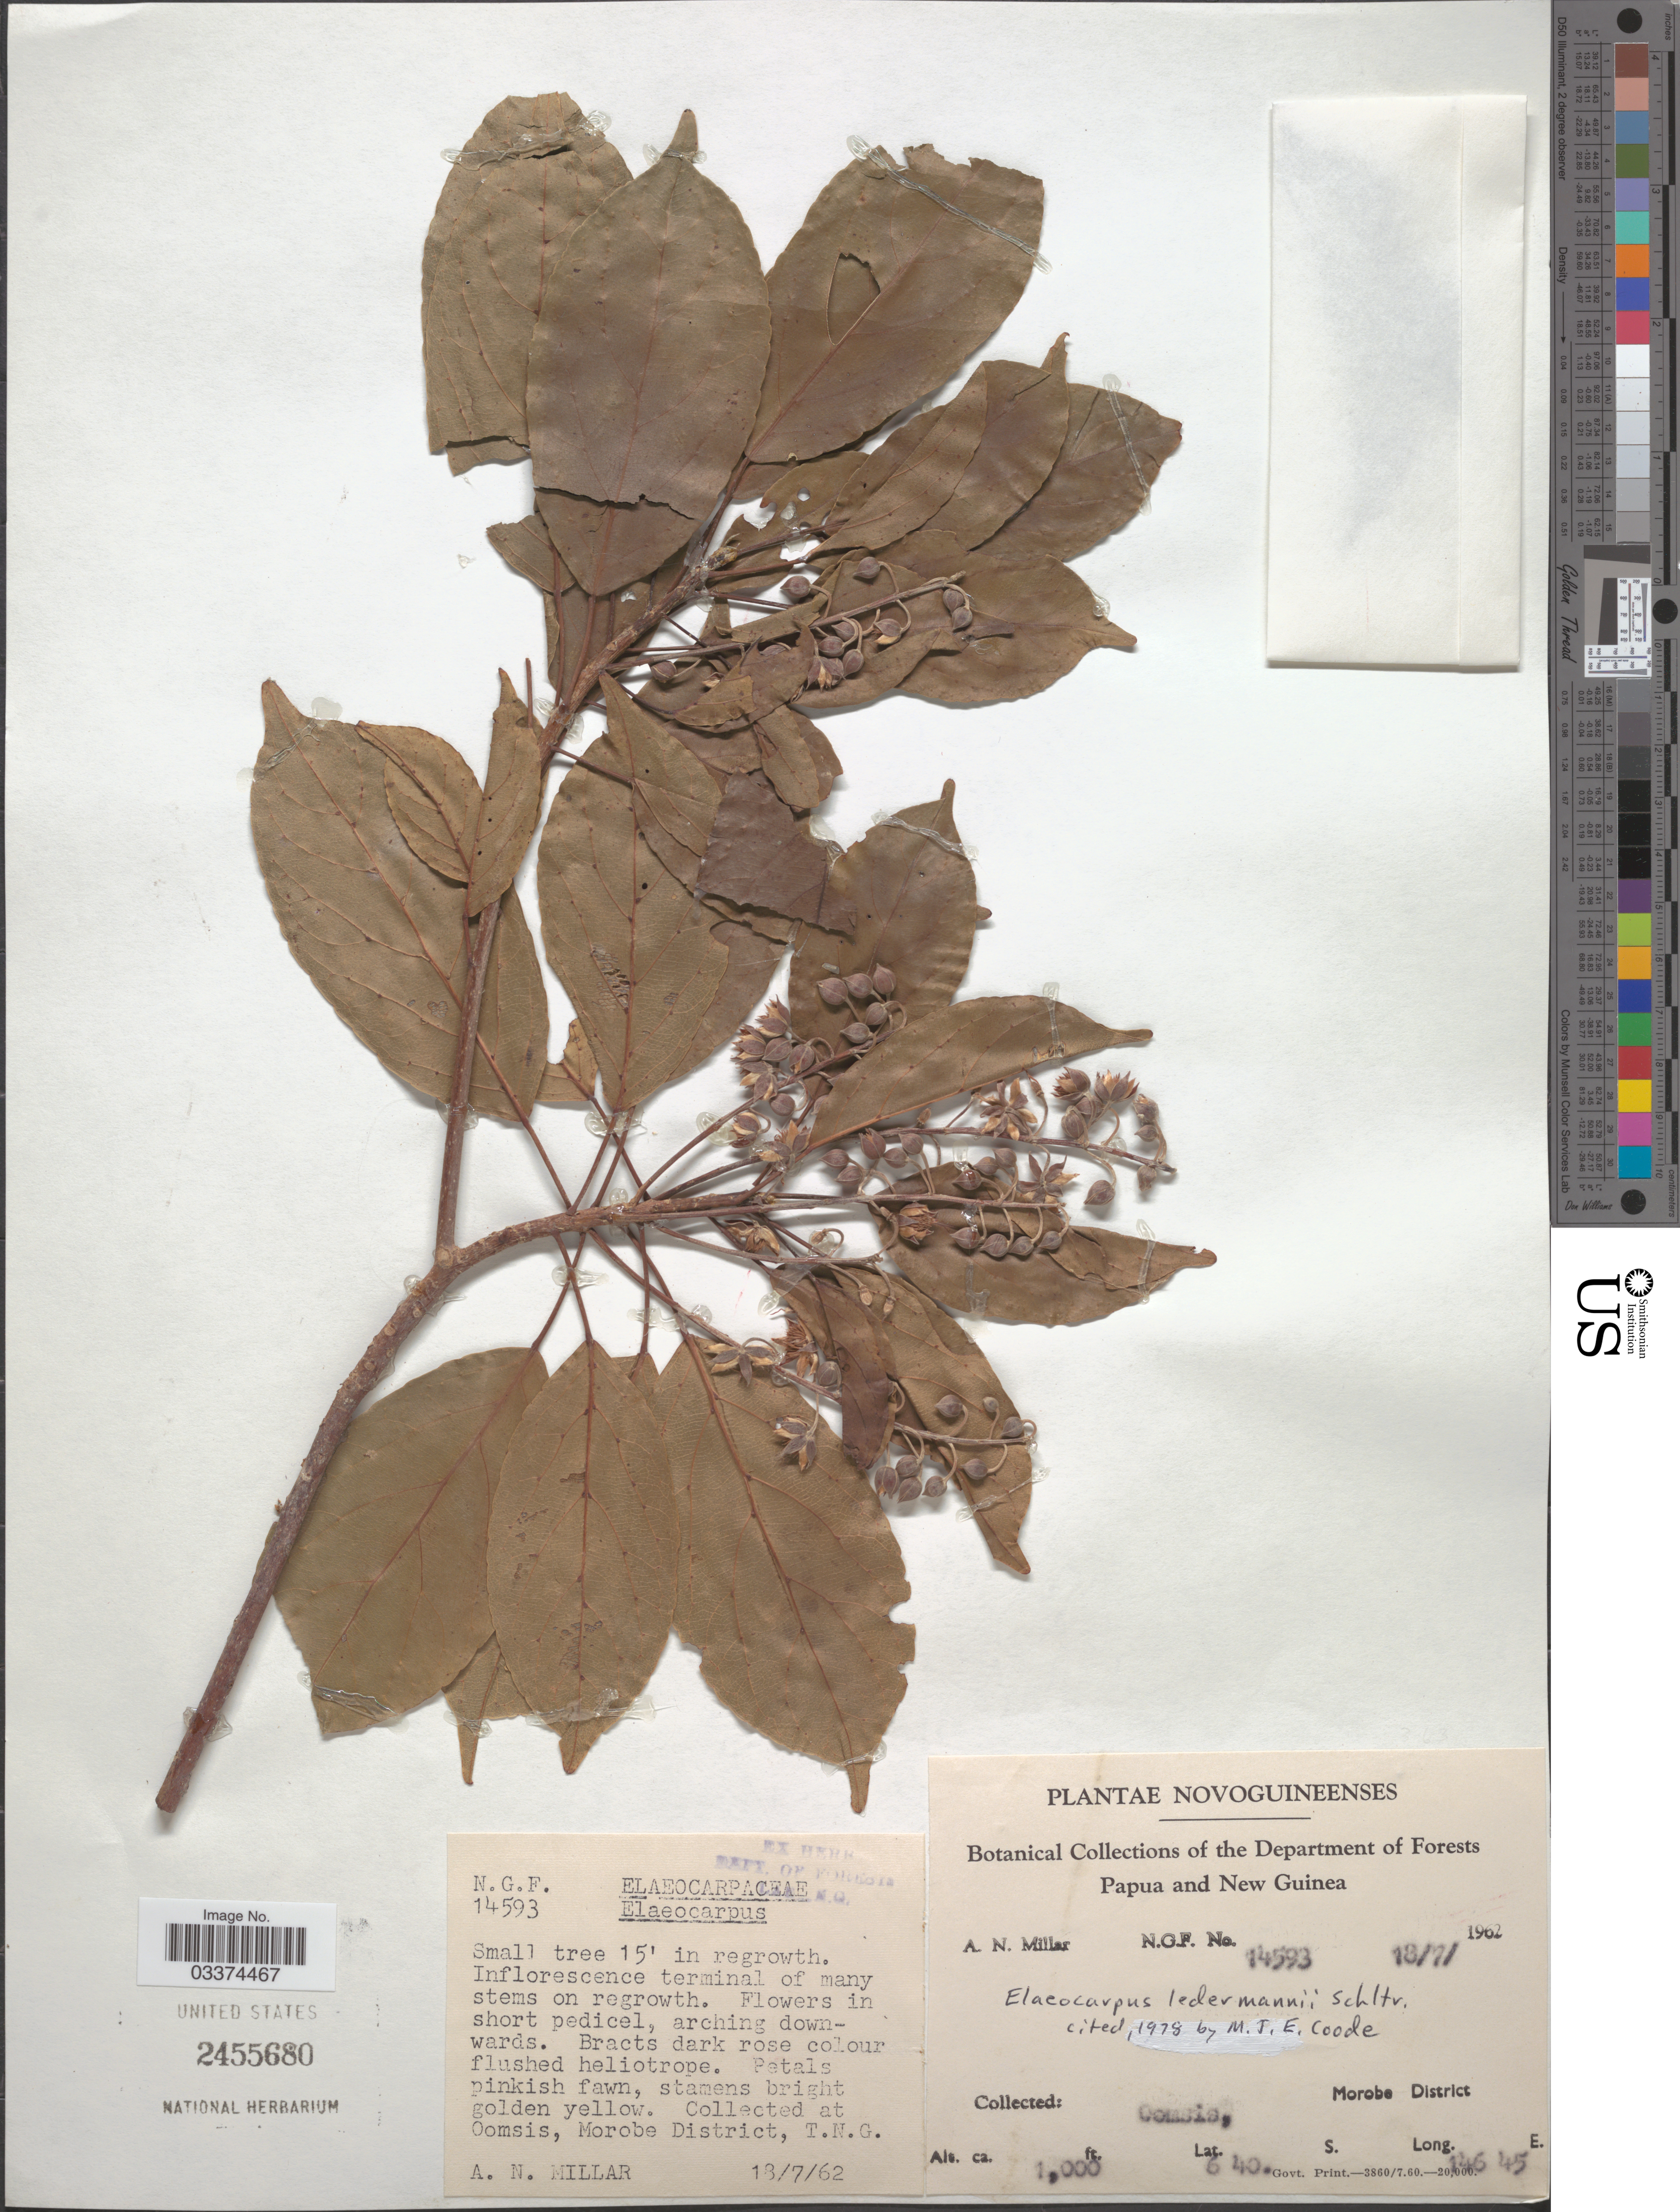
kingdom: Plantae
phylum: Tracheophyta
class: Magnoliopsida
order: Oxalidales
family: Elaeocarpaceae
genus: Elaeocarpus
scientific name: Elaeocarpus ledermannii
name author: Schltr.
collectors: A. Millar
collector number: NGF14593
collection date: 1962-07-18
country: Papua New Guinea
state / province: Morobe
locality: Novoguineenses, Oomsis, Morobe District, T.N.G.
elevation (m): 305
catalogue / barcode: US 2455680